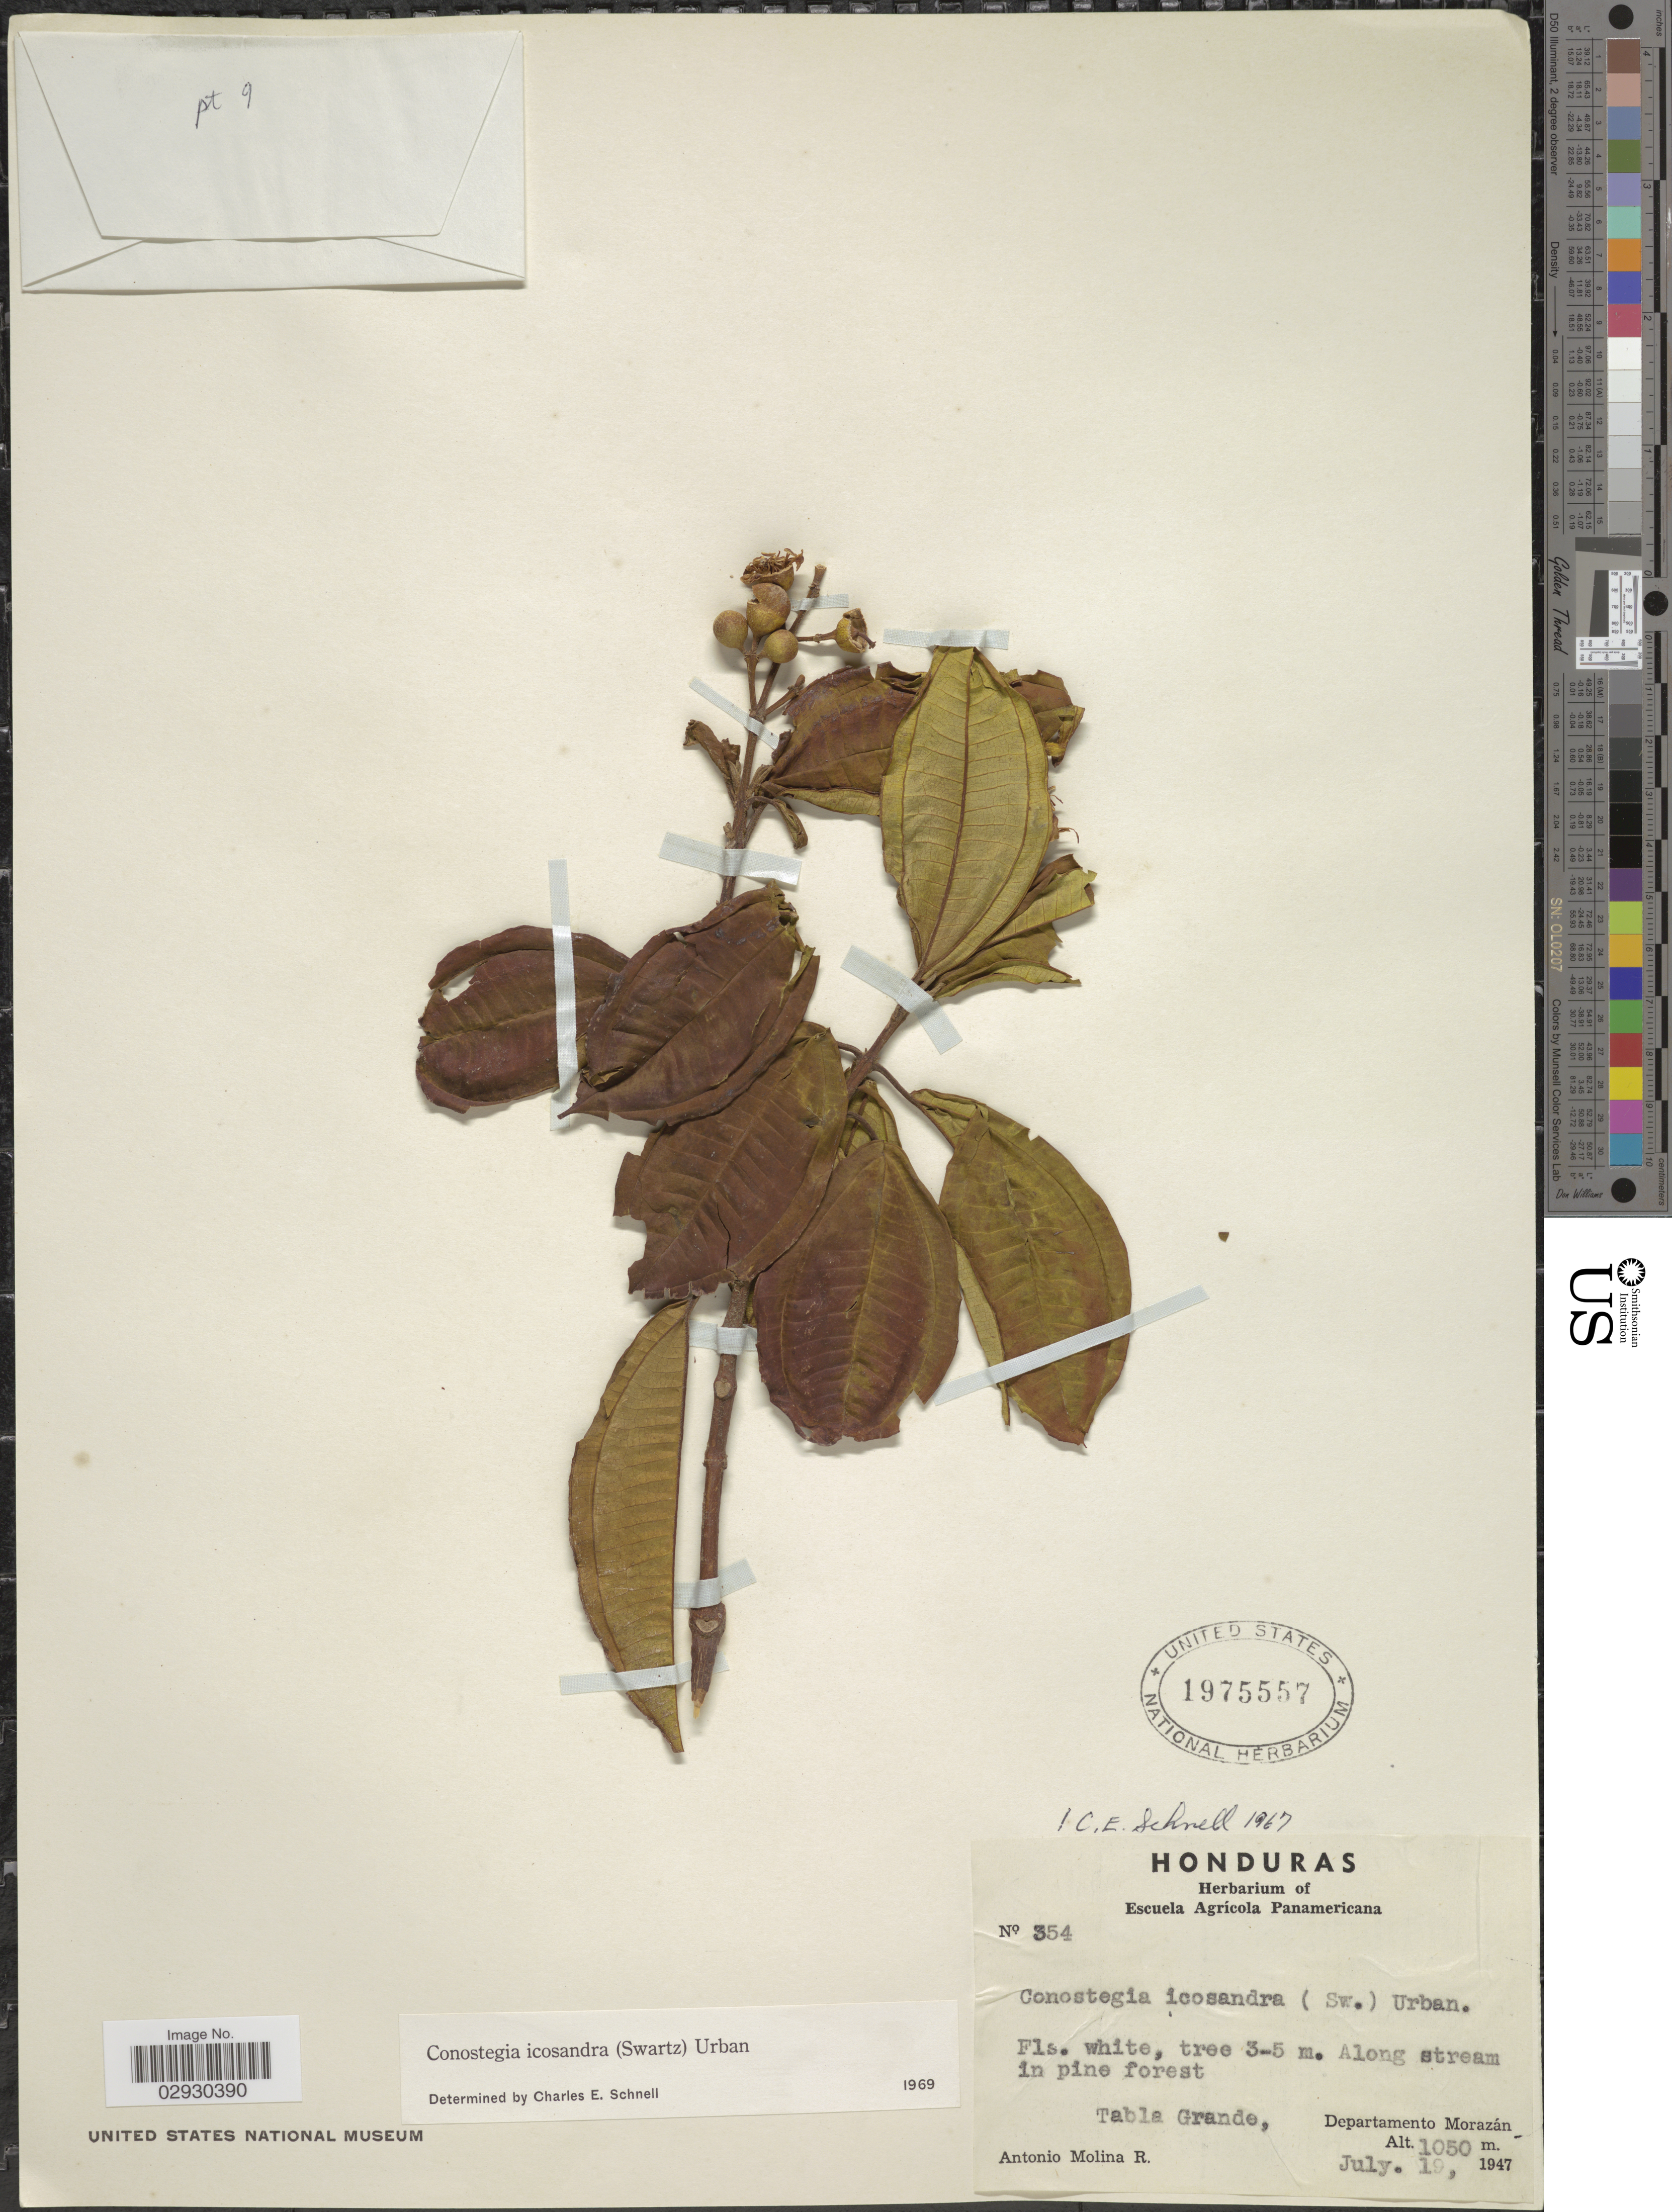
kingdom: Plantae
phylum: Tracheophyta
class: Magnoliopsida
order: Myrtales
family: Melastomataceae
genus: Conostegia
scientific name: Conostegia icosandra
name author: (Sw.) Urb.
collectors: A. Molina R.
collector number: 354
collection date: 1947-07-19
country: Honduras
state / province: Fco. Morazán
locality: Along stream in pine forest Tabla Grande, Departamento Morazán.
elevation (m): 1050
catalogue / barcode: US 1975557